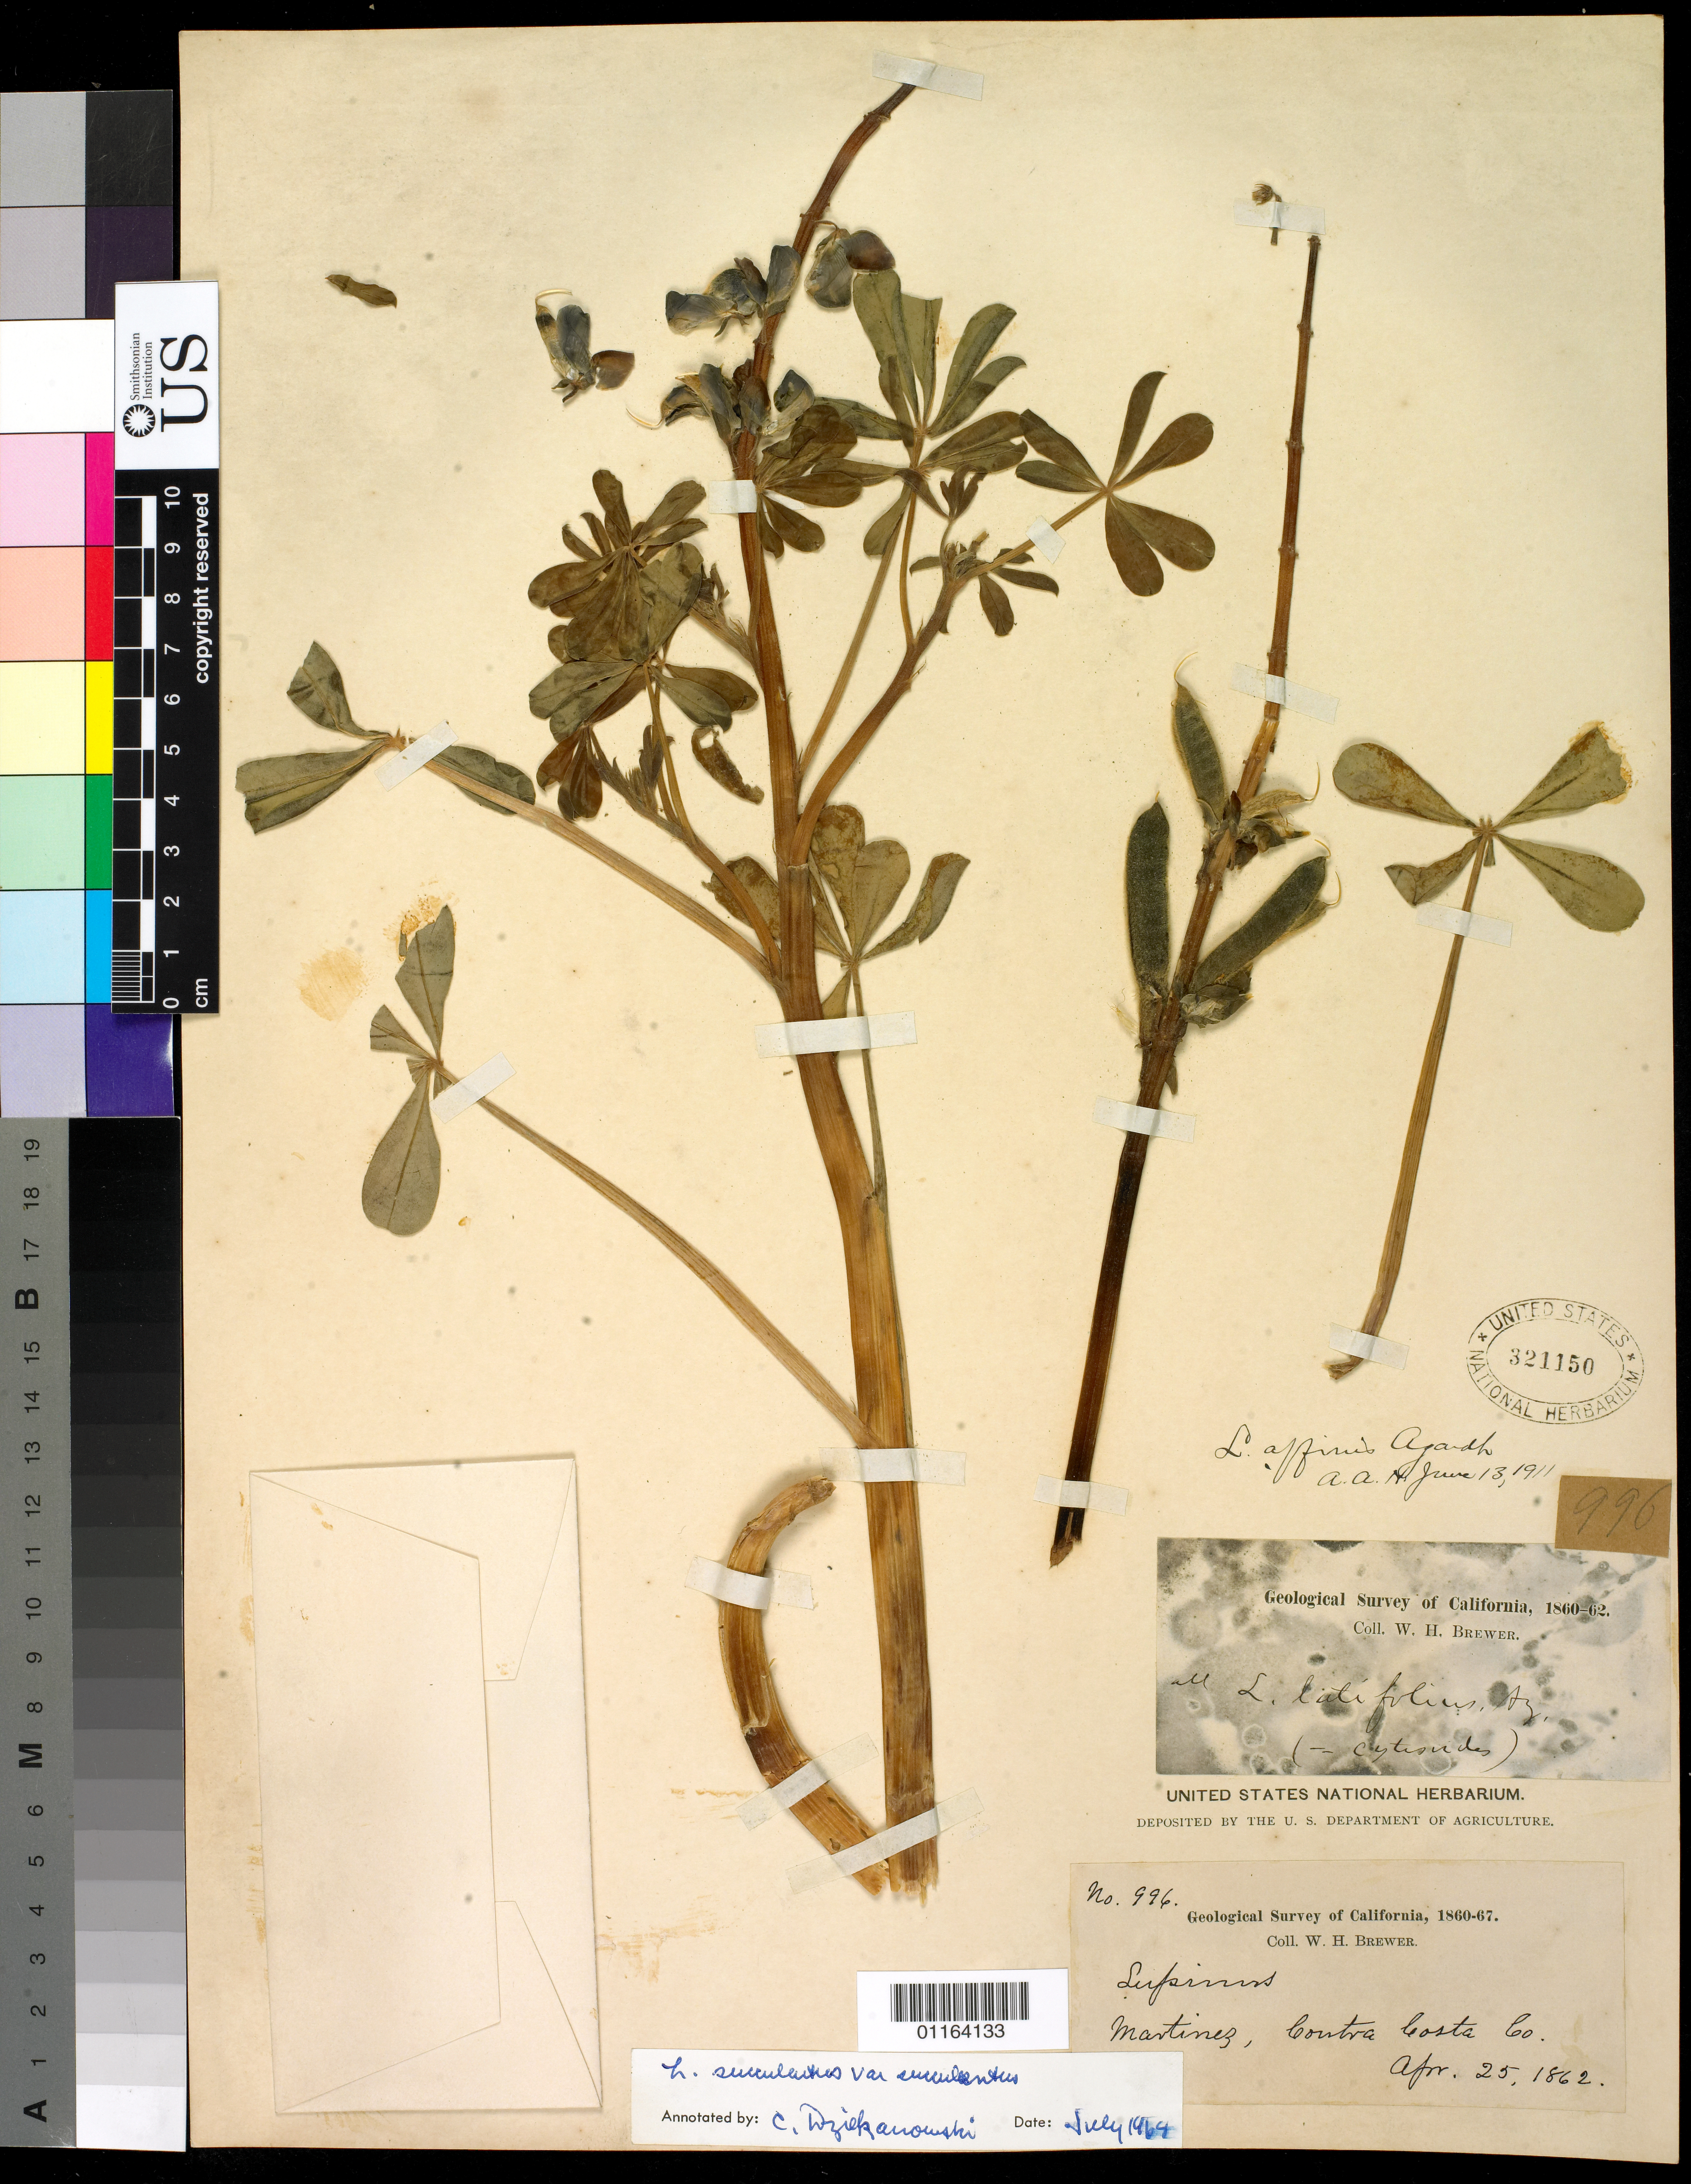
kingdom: Plantae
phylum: Tracheophyta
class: Magnoliopsida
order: Fabales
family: Fabaceae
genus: Lupinus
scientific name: Lupinus succulentus var. succulentus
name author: Douglas ex K. Koch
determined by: Dziekanowski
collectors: W. H. Brewer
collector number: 996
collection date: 1862-04-25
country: United States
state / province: California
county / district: Contra Costa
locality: Martinez.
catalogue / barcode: US 321150